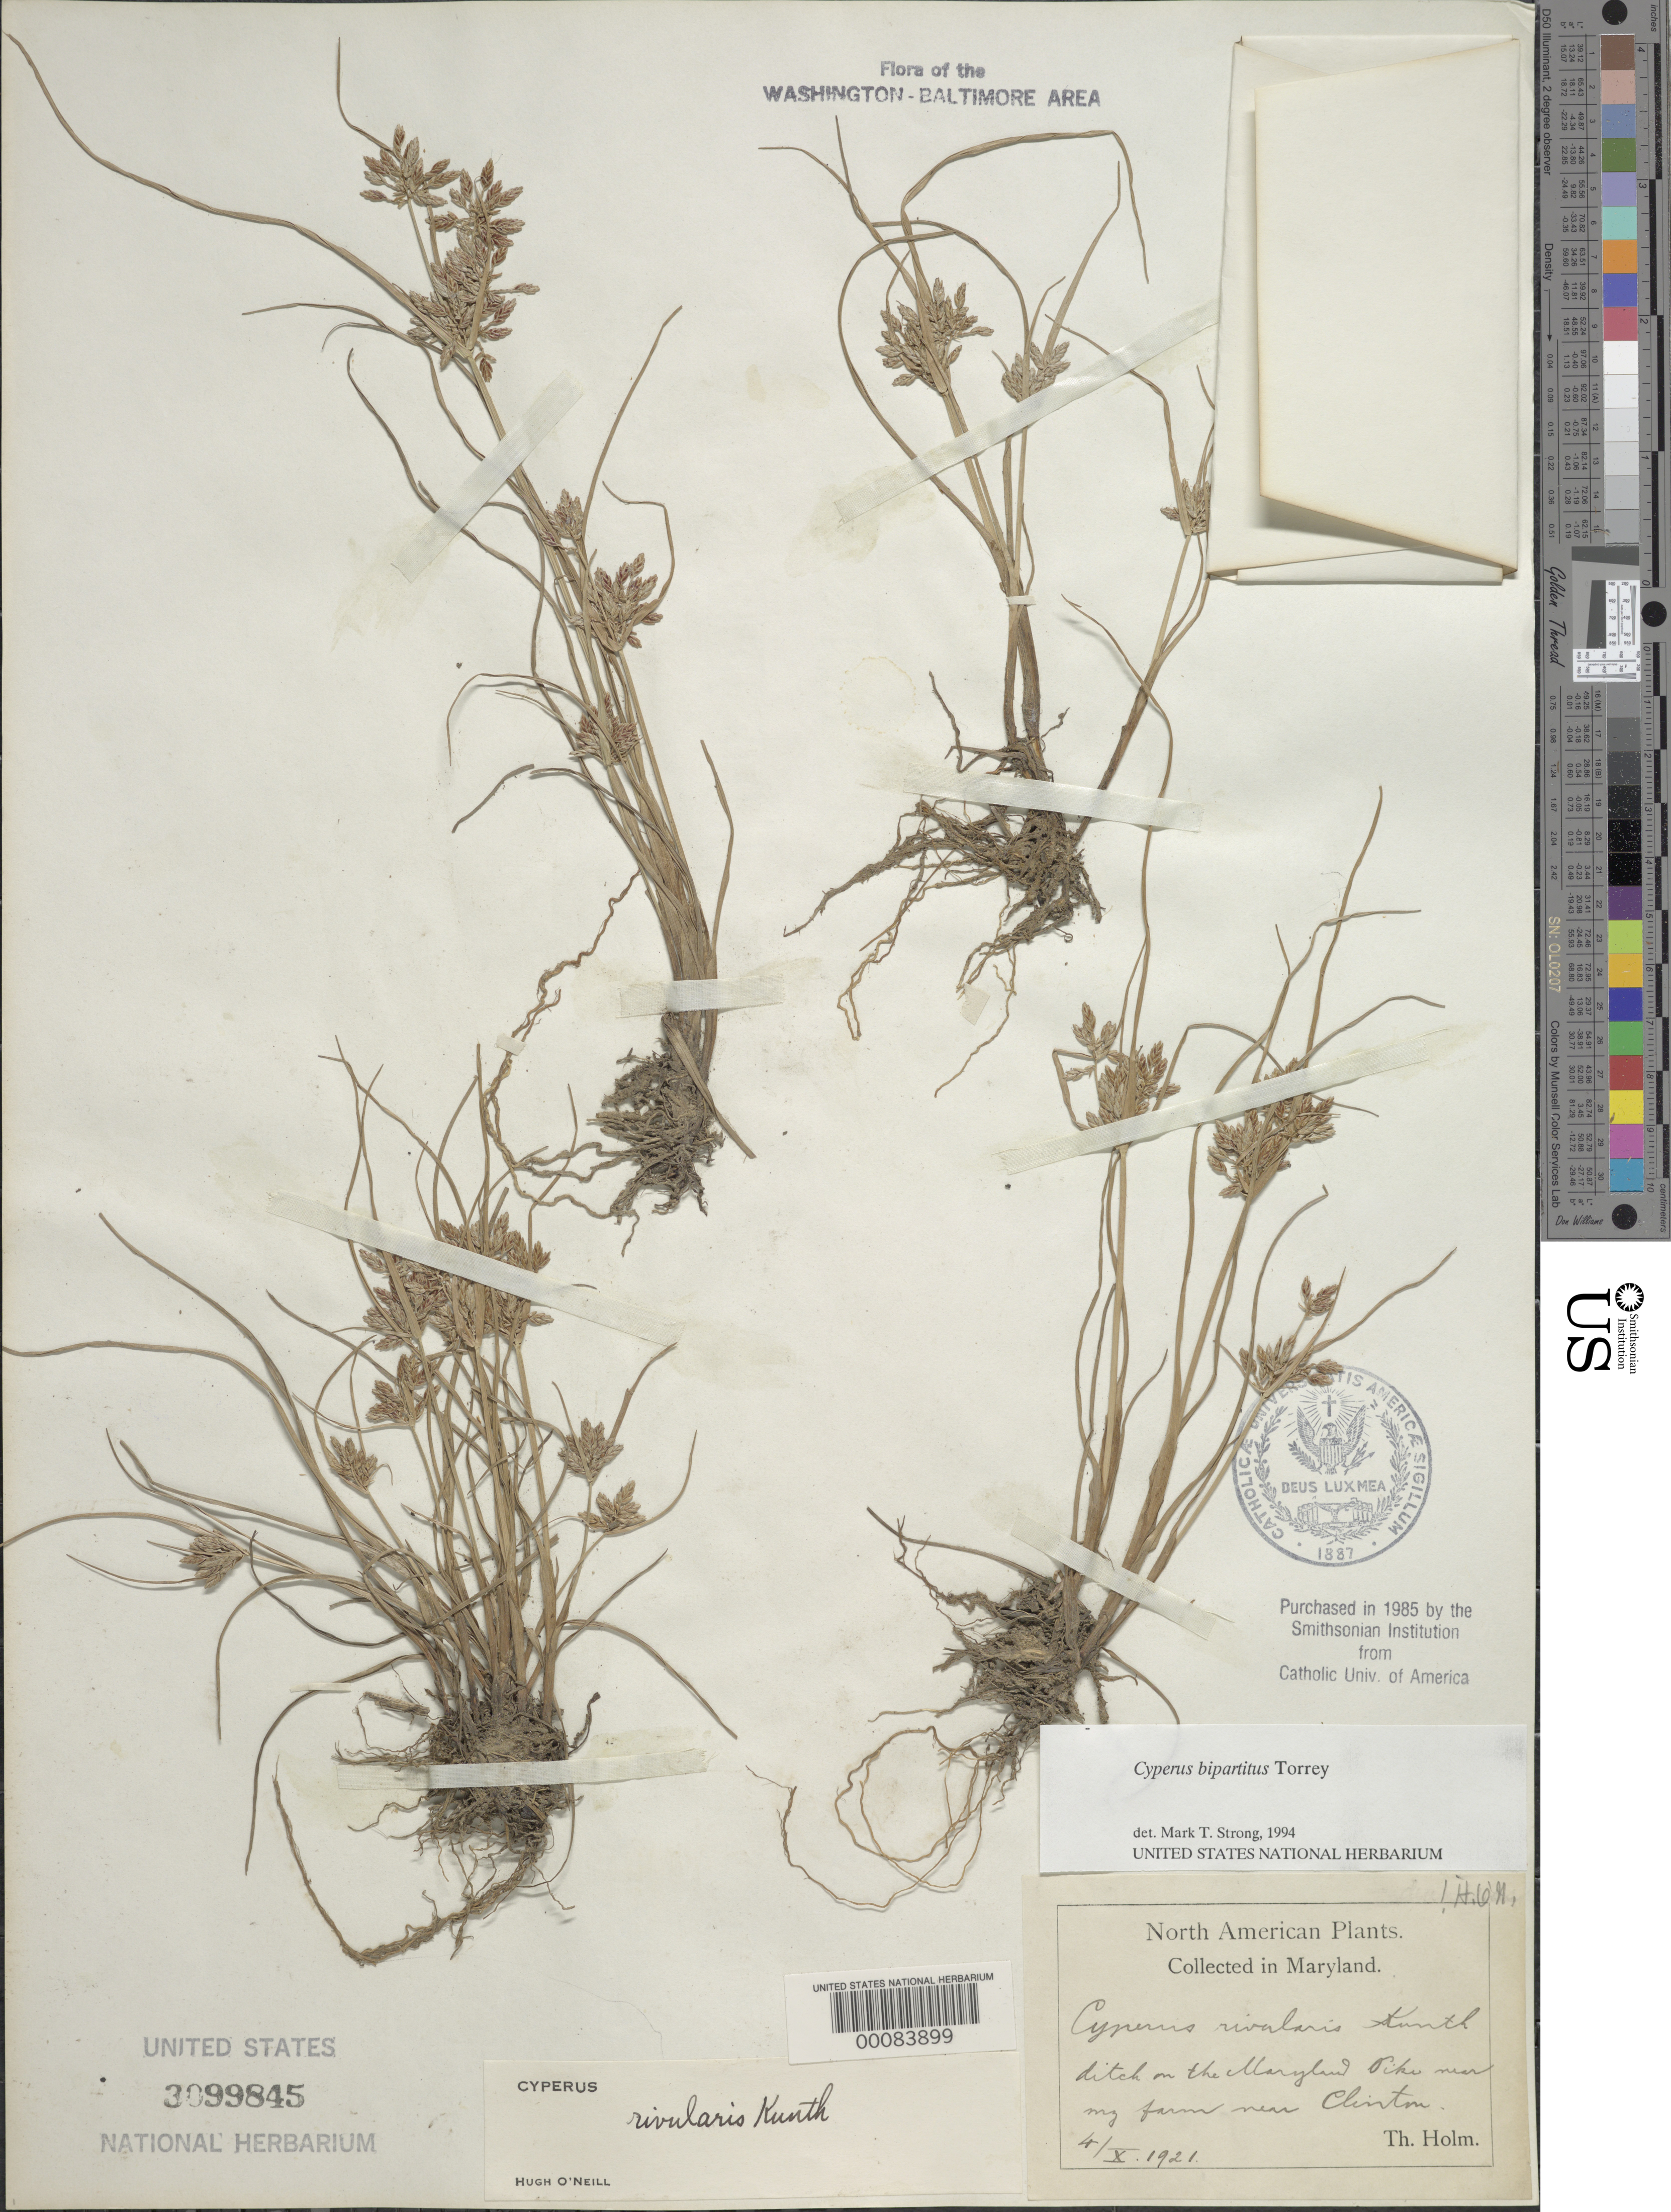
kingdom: Plantae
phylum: Tracheophyta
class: Liliopsida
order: Poales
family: Cyperaceae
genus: Cyperus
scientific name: Cyperus bipartitus Torr.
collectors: T. Holm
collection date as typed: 04 Oct 1921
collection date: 1921-10-04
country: United States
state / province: Maryland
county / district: Prince George's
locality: Maryland Pike near Clinton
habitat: Ditch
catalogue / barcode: US 3099845